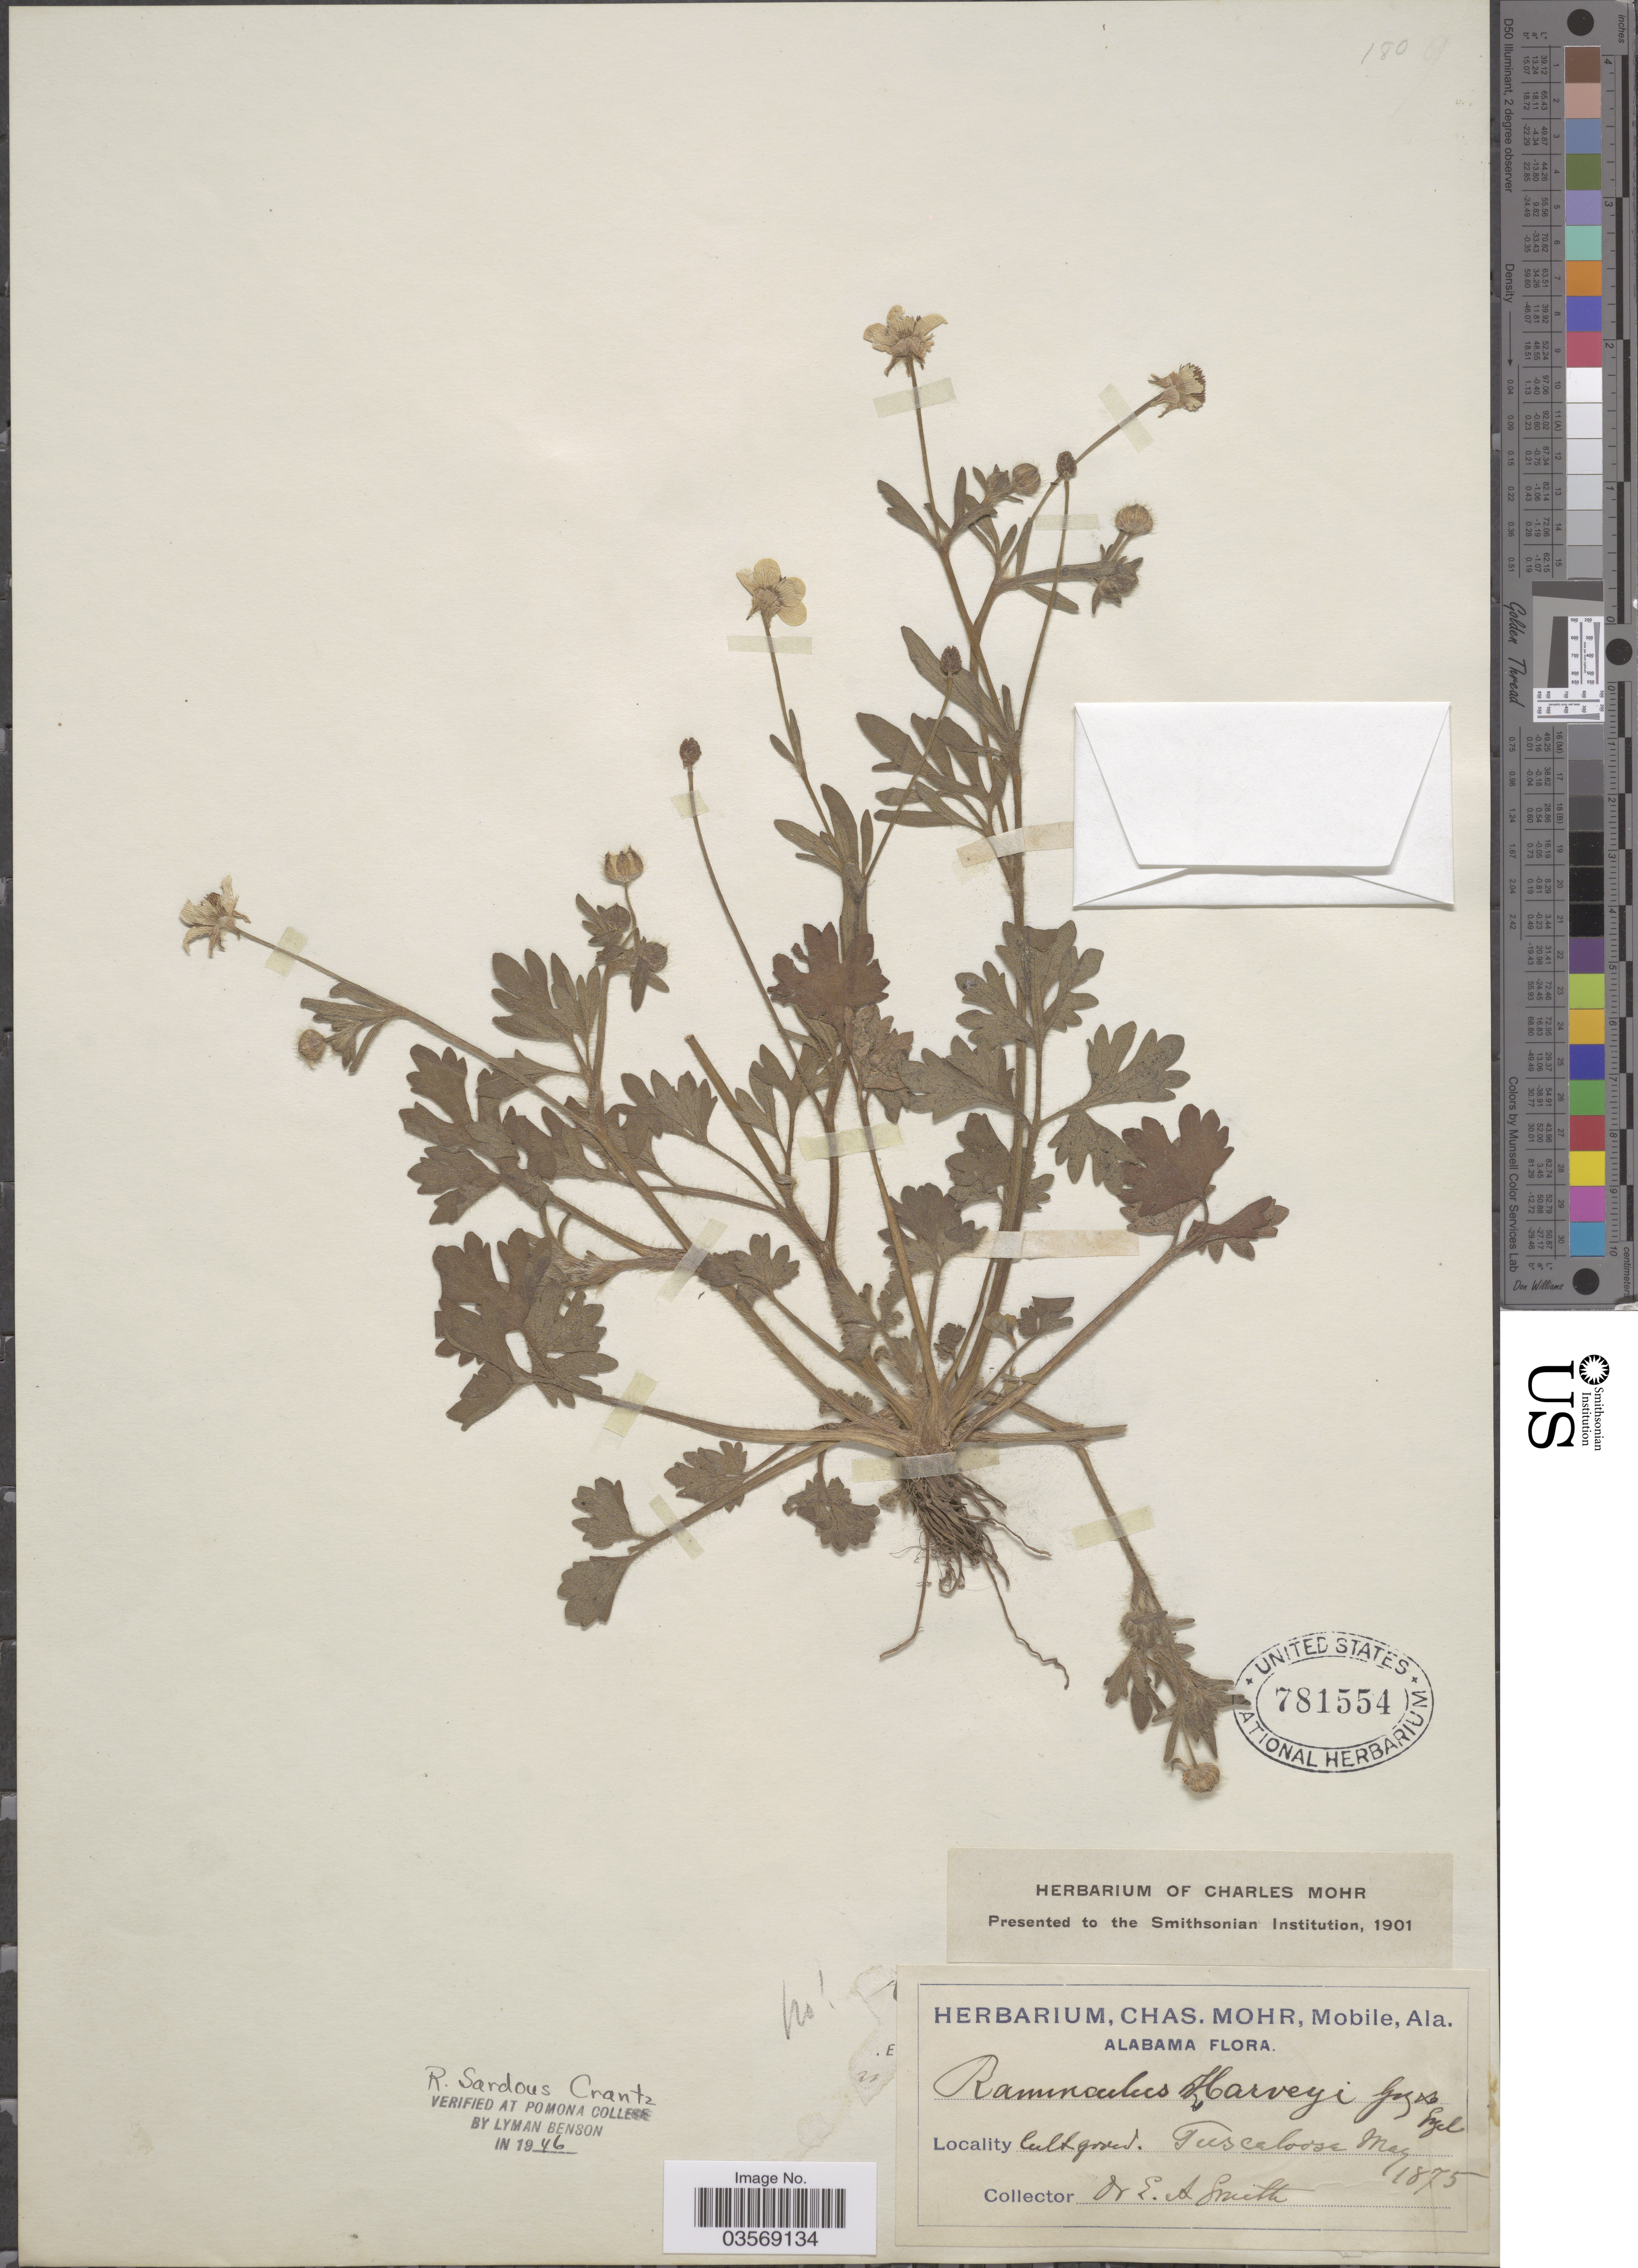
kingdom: Plantae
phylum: Tracheophyta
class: Magnoliopsida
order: Ranunculales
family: Ranunculaceae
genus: Ranunculus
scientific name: Ranunculus sardous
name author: Crantz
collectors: E. A. Smith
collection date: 1875-05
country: United States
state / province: Alabama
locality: Tuscaloosa.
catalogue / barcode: US 781554